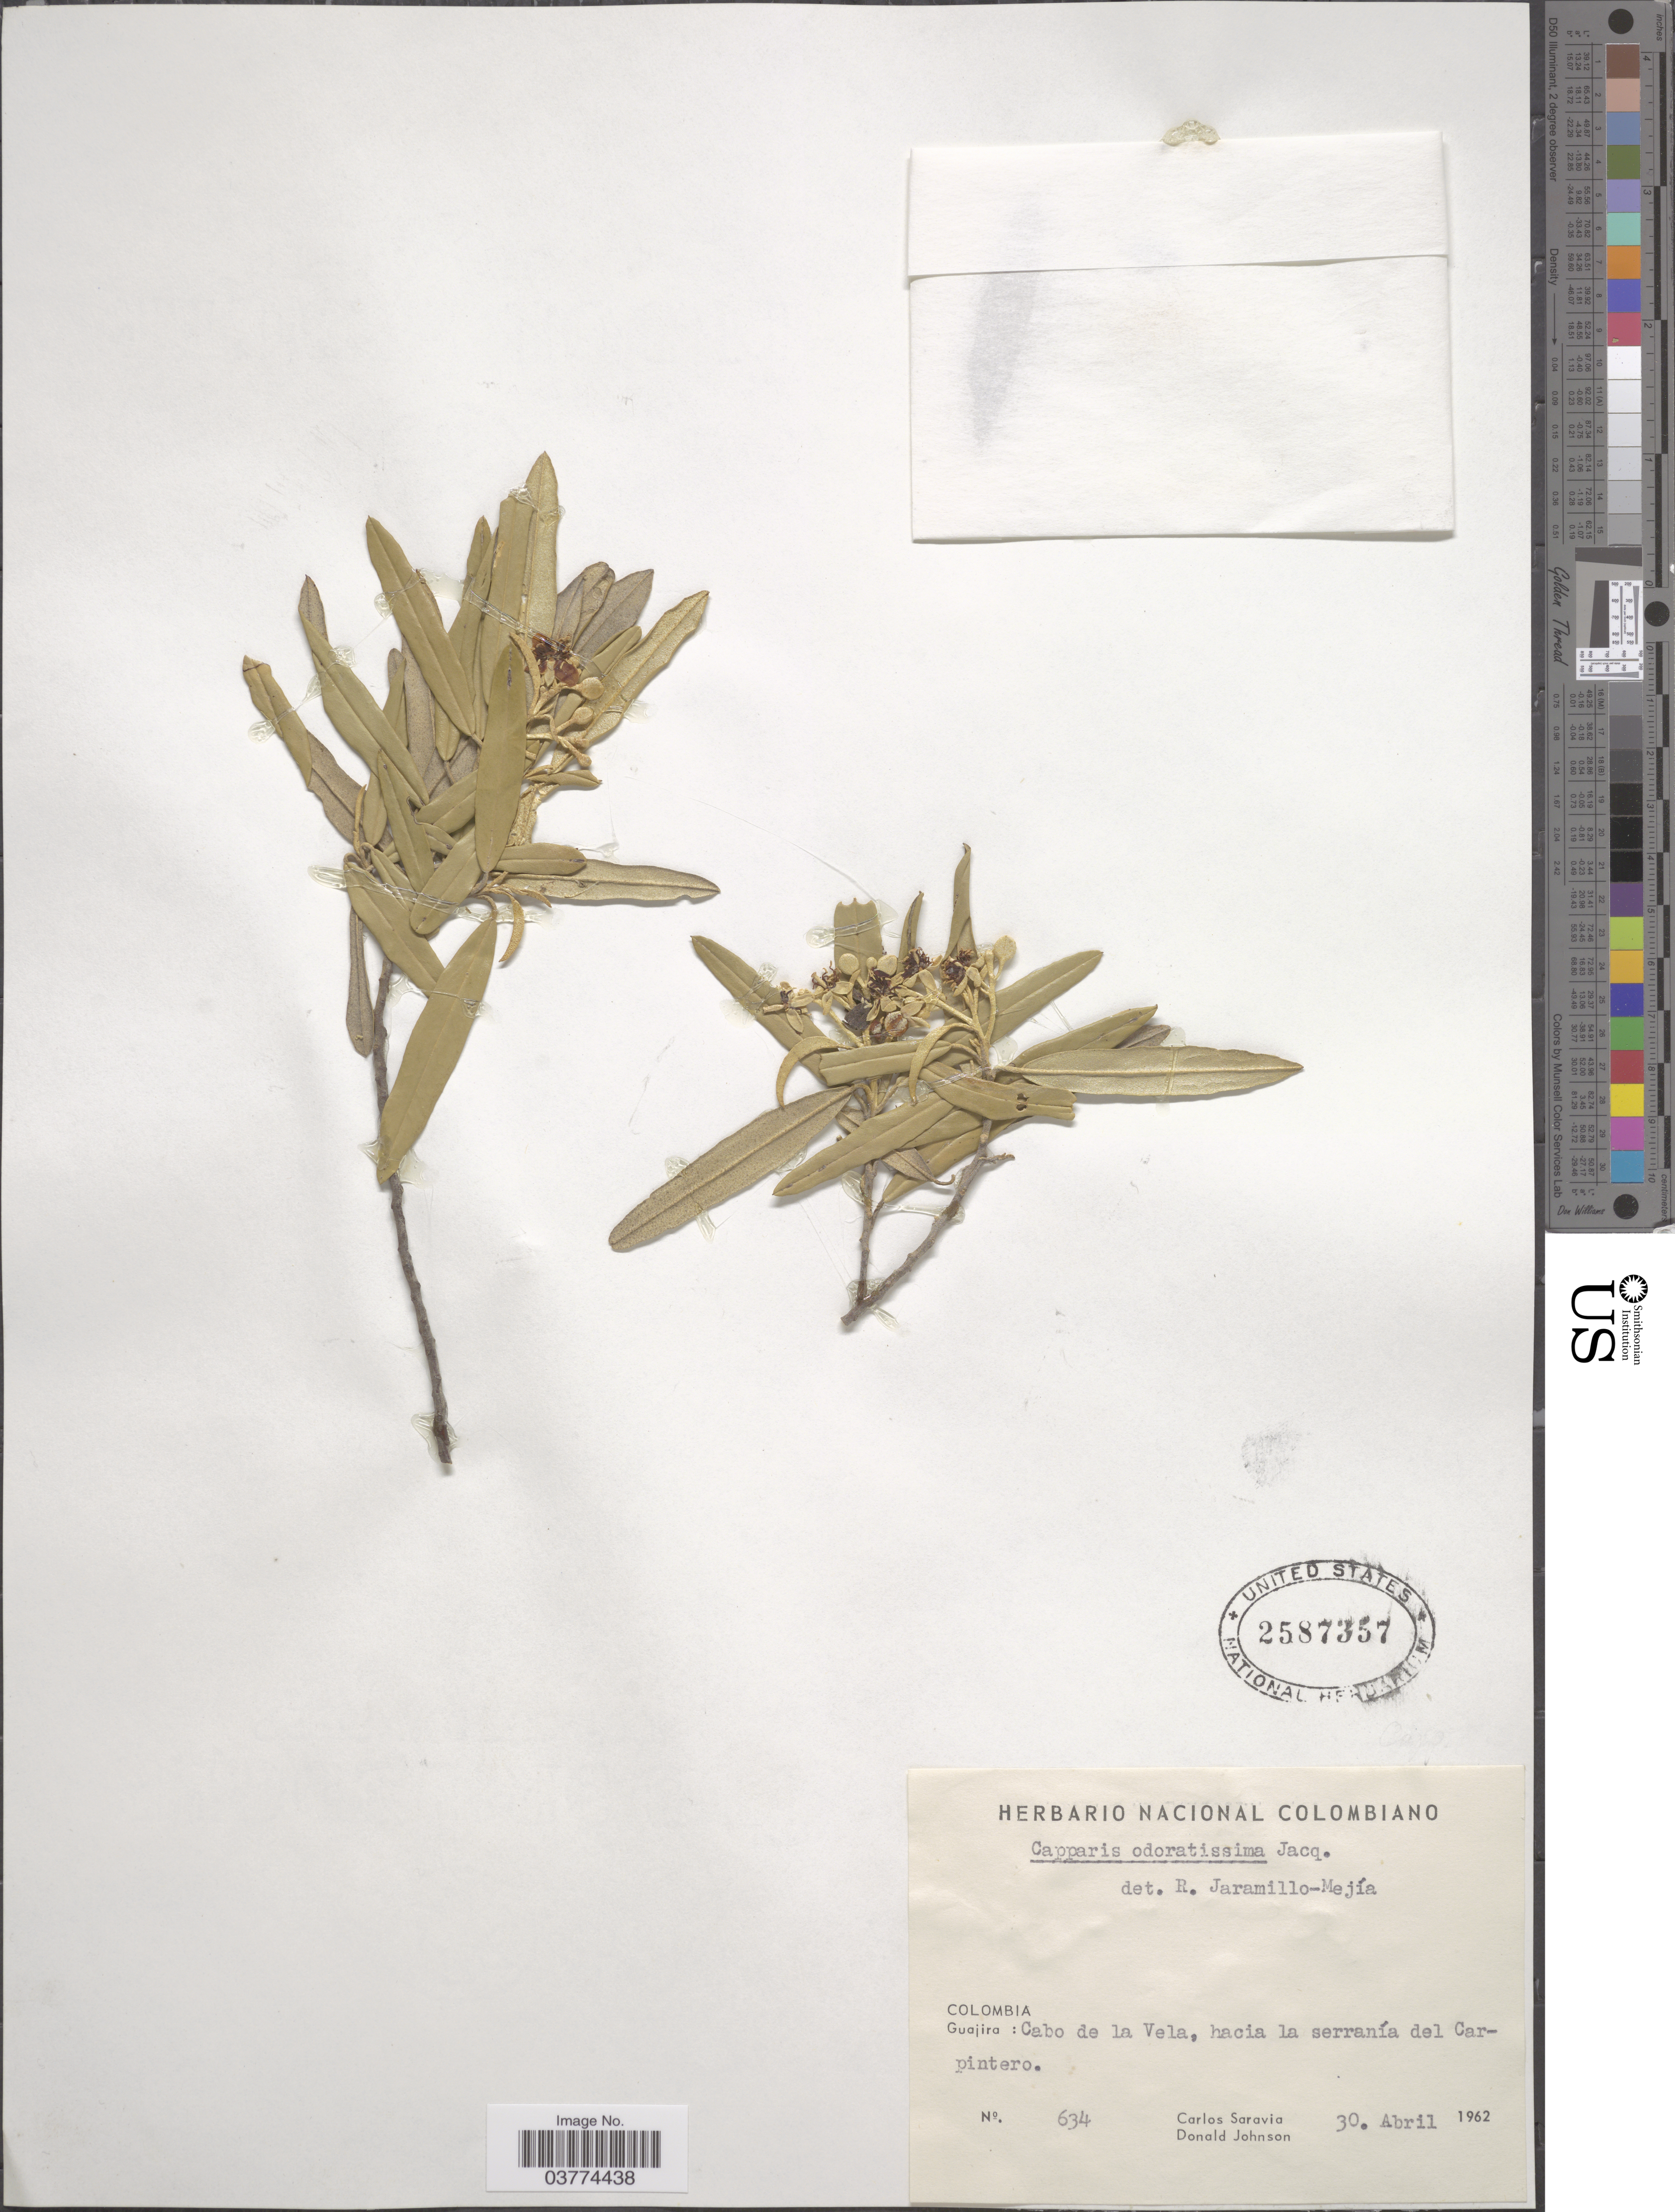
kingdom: Plantae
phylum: Tracheophyta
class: Magnoliopsida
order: Brassicales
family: Capparaceae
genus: Quadrella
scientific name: Quadrella odoratissima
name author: (Jacq.) Hutch.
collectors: C. Saravia & D. Johnson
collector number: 634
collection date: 1962-04-30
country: Colombia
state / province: La Guajira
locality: Guajira: Cabo de la Vela, hacia la serranía del Carpintero.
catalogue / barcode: US 2587357